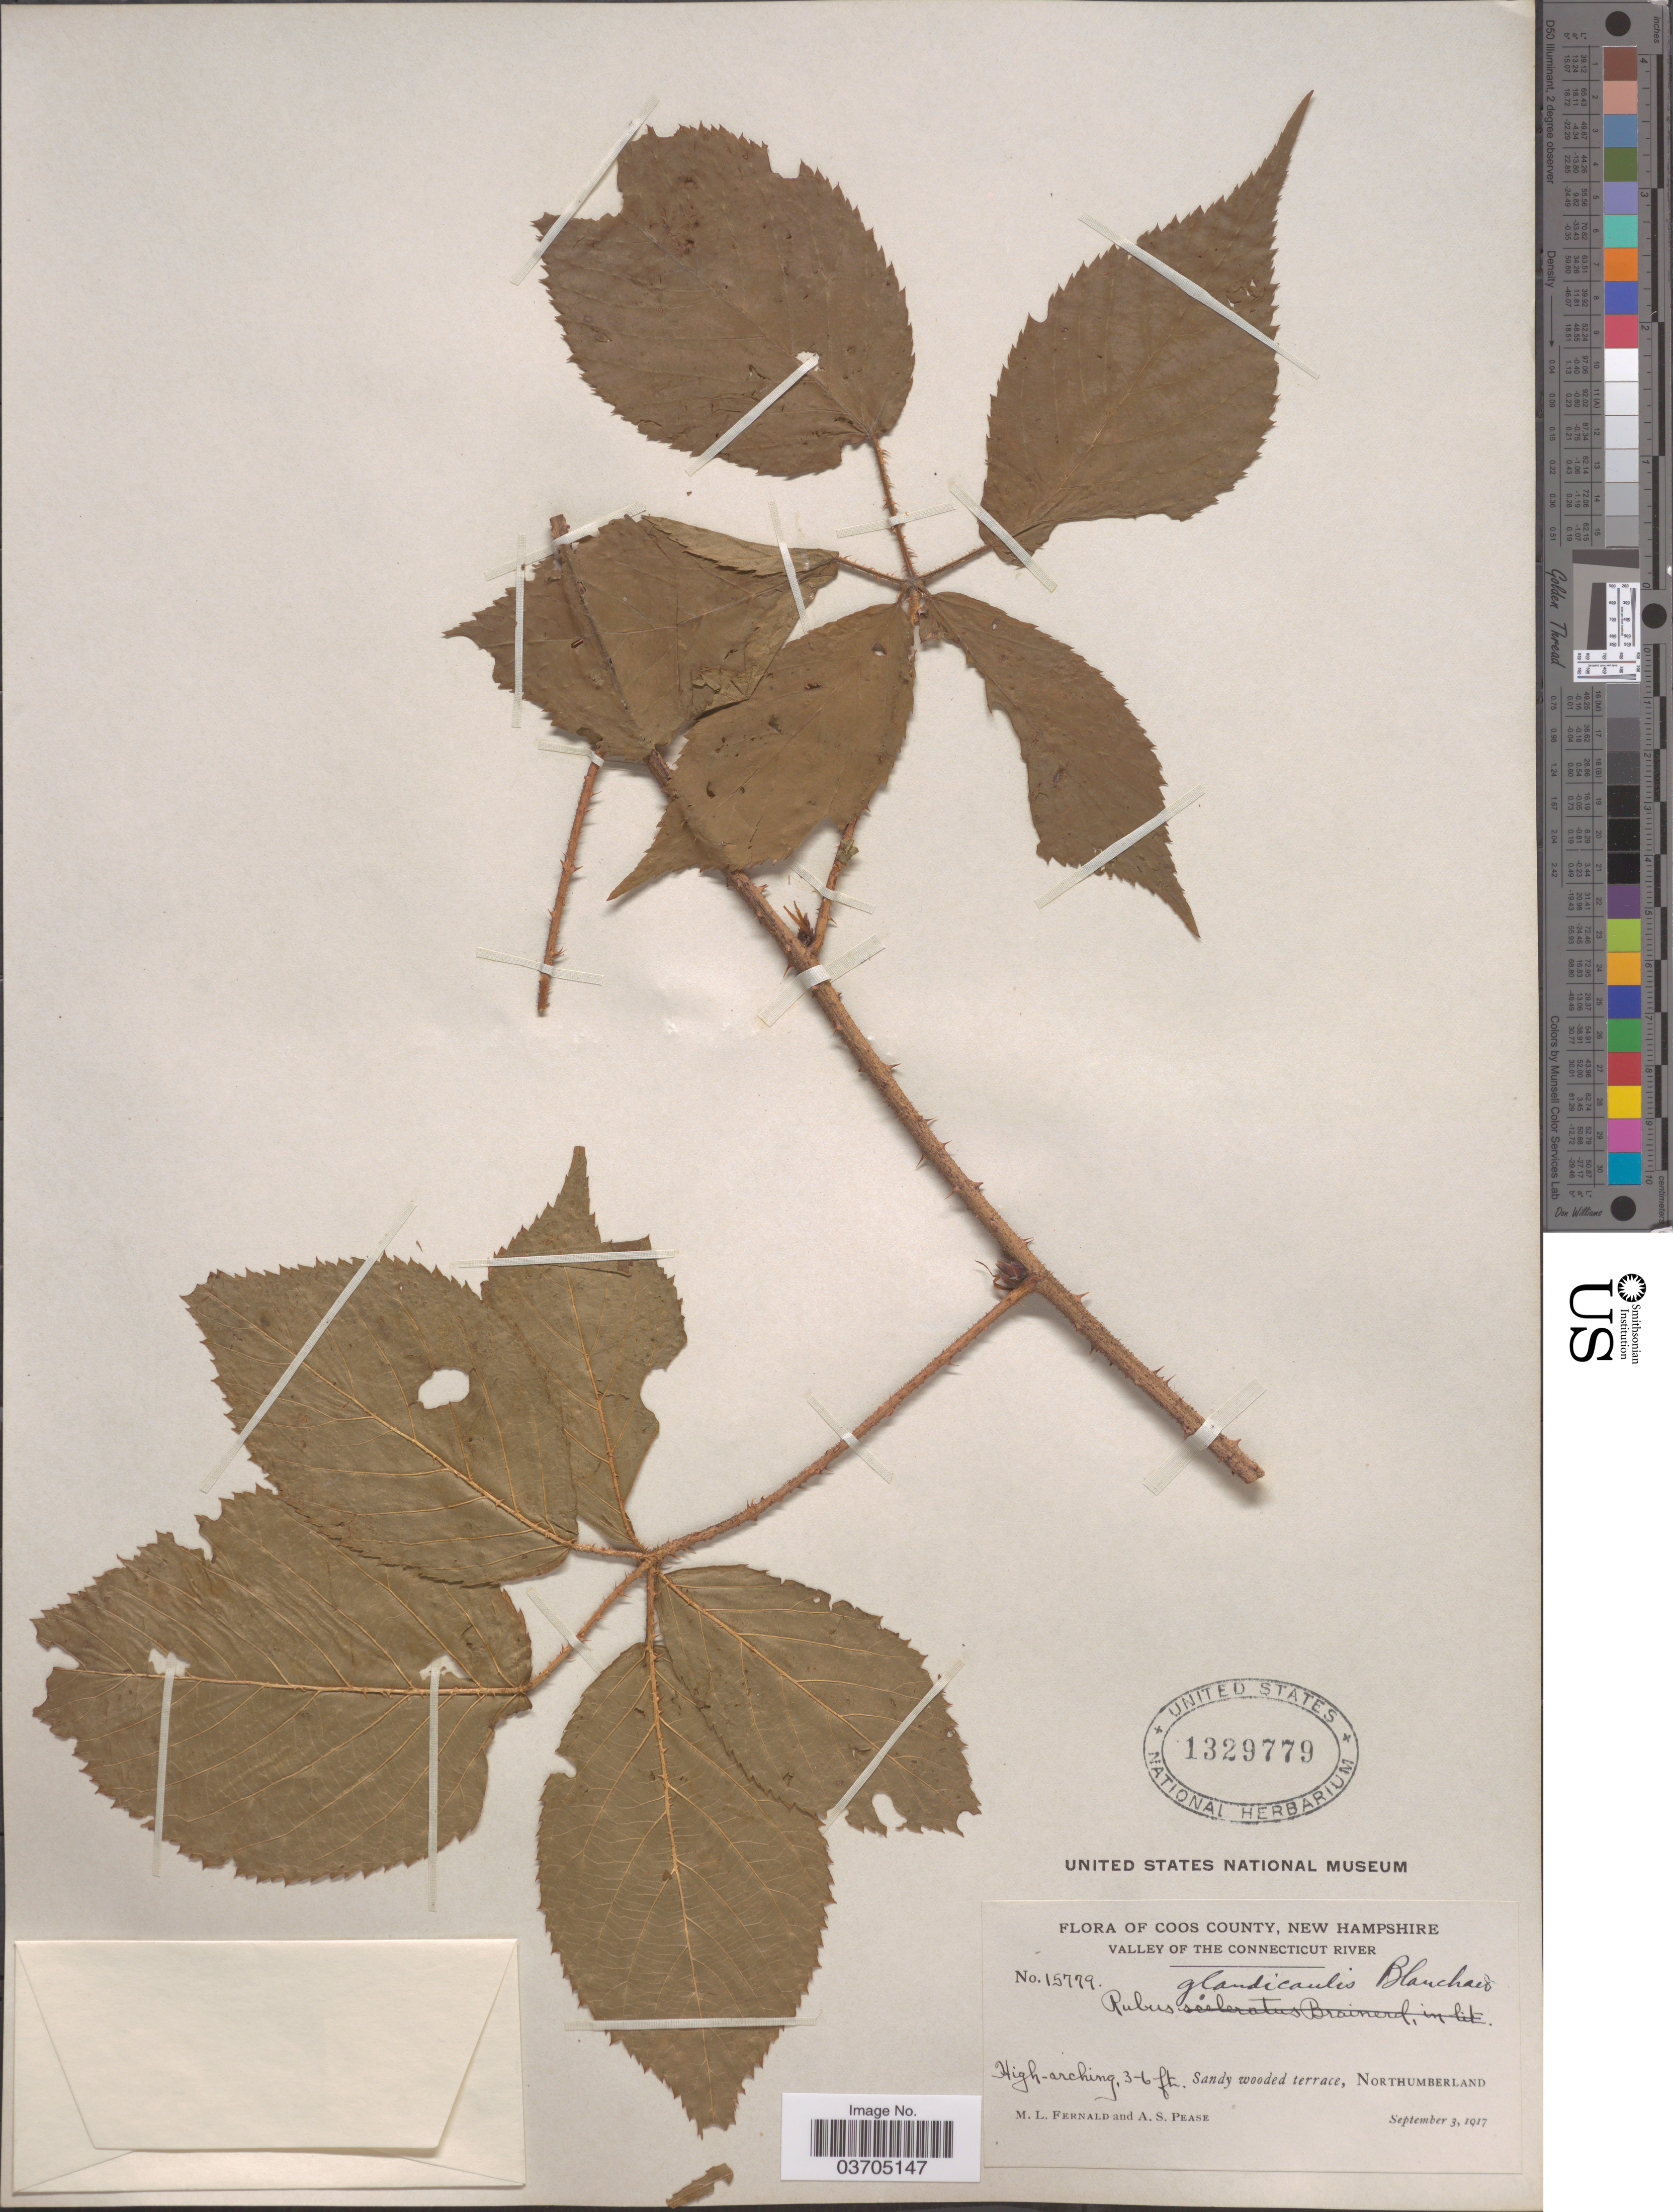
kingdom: Plantae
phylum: Tracheophyta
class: Magnoliopsida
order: Rosales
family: Rosaceae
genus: Rubus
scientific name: Rubus glandicaulis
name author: Blanch.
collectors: M. L. Fernald & A. S. Pease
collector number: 15779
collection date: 1917-09-03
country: United States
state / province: New Hampshire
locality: Coos County. Valley of the Connecticut River. Northumberland.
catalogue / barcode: US 1329779